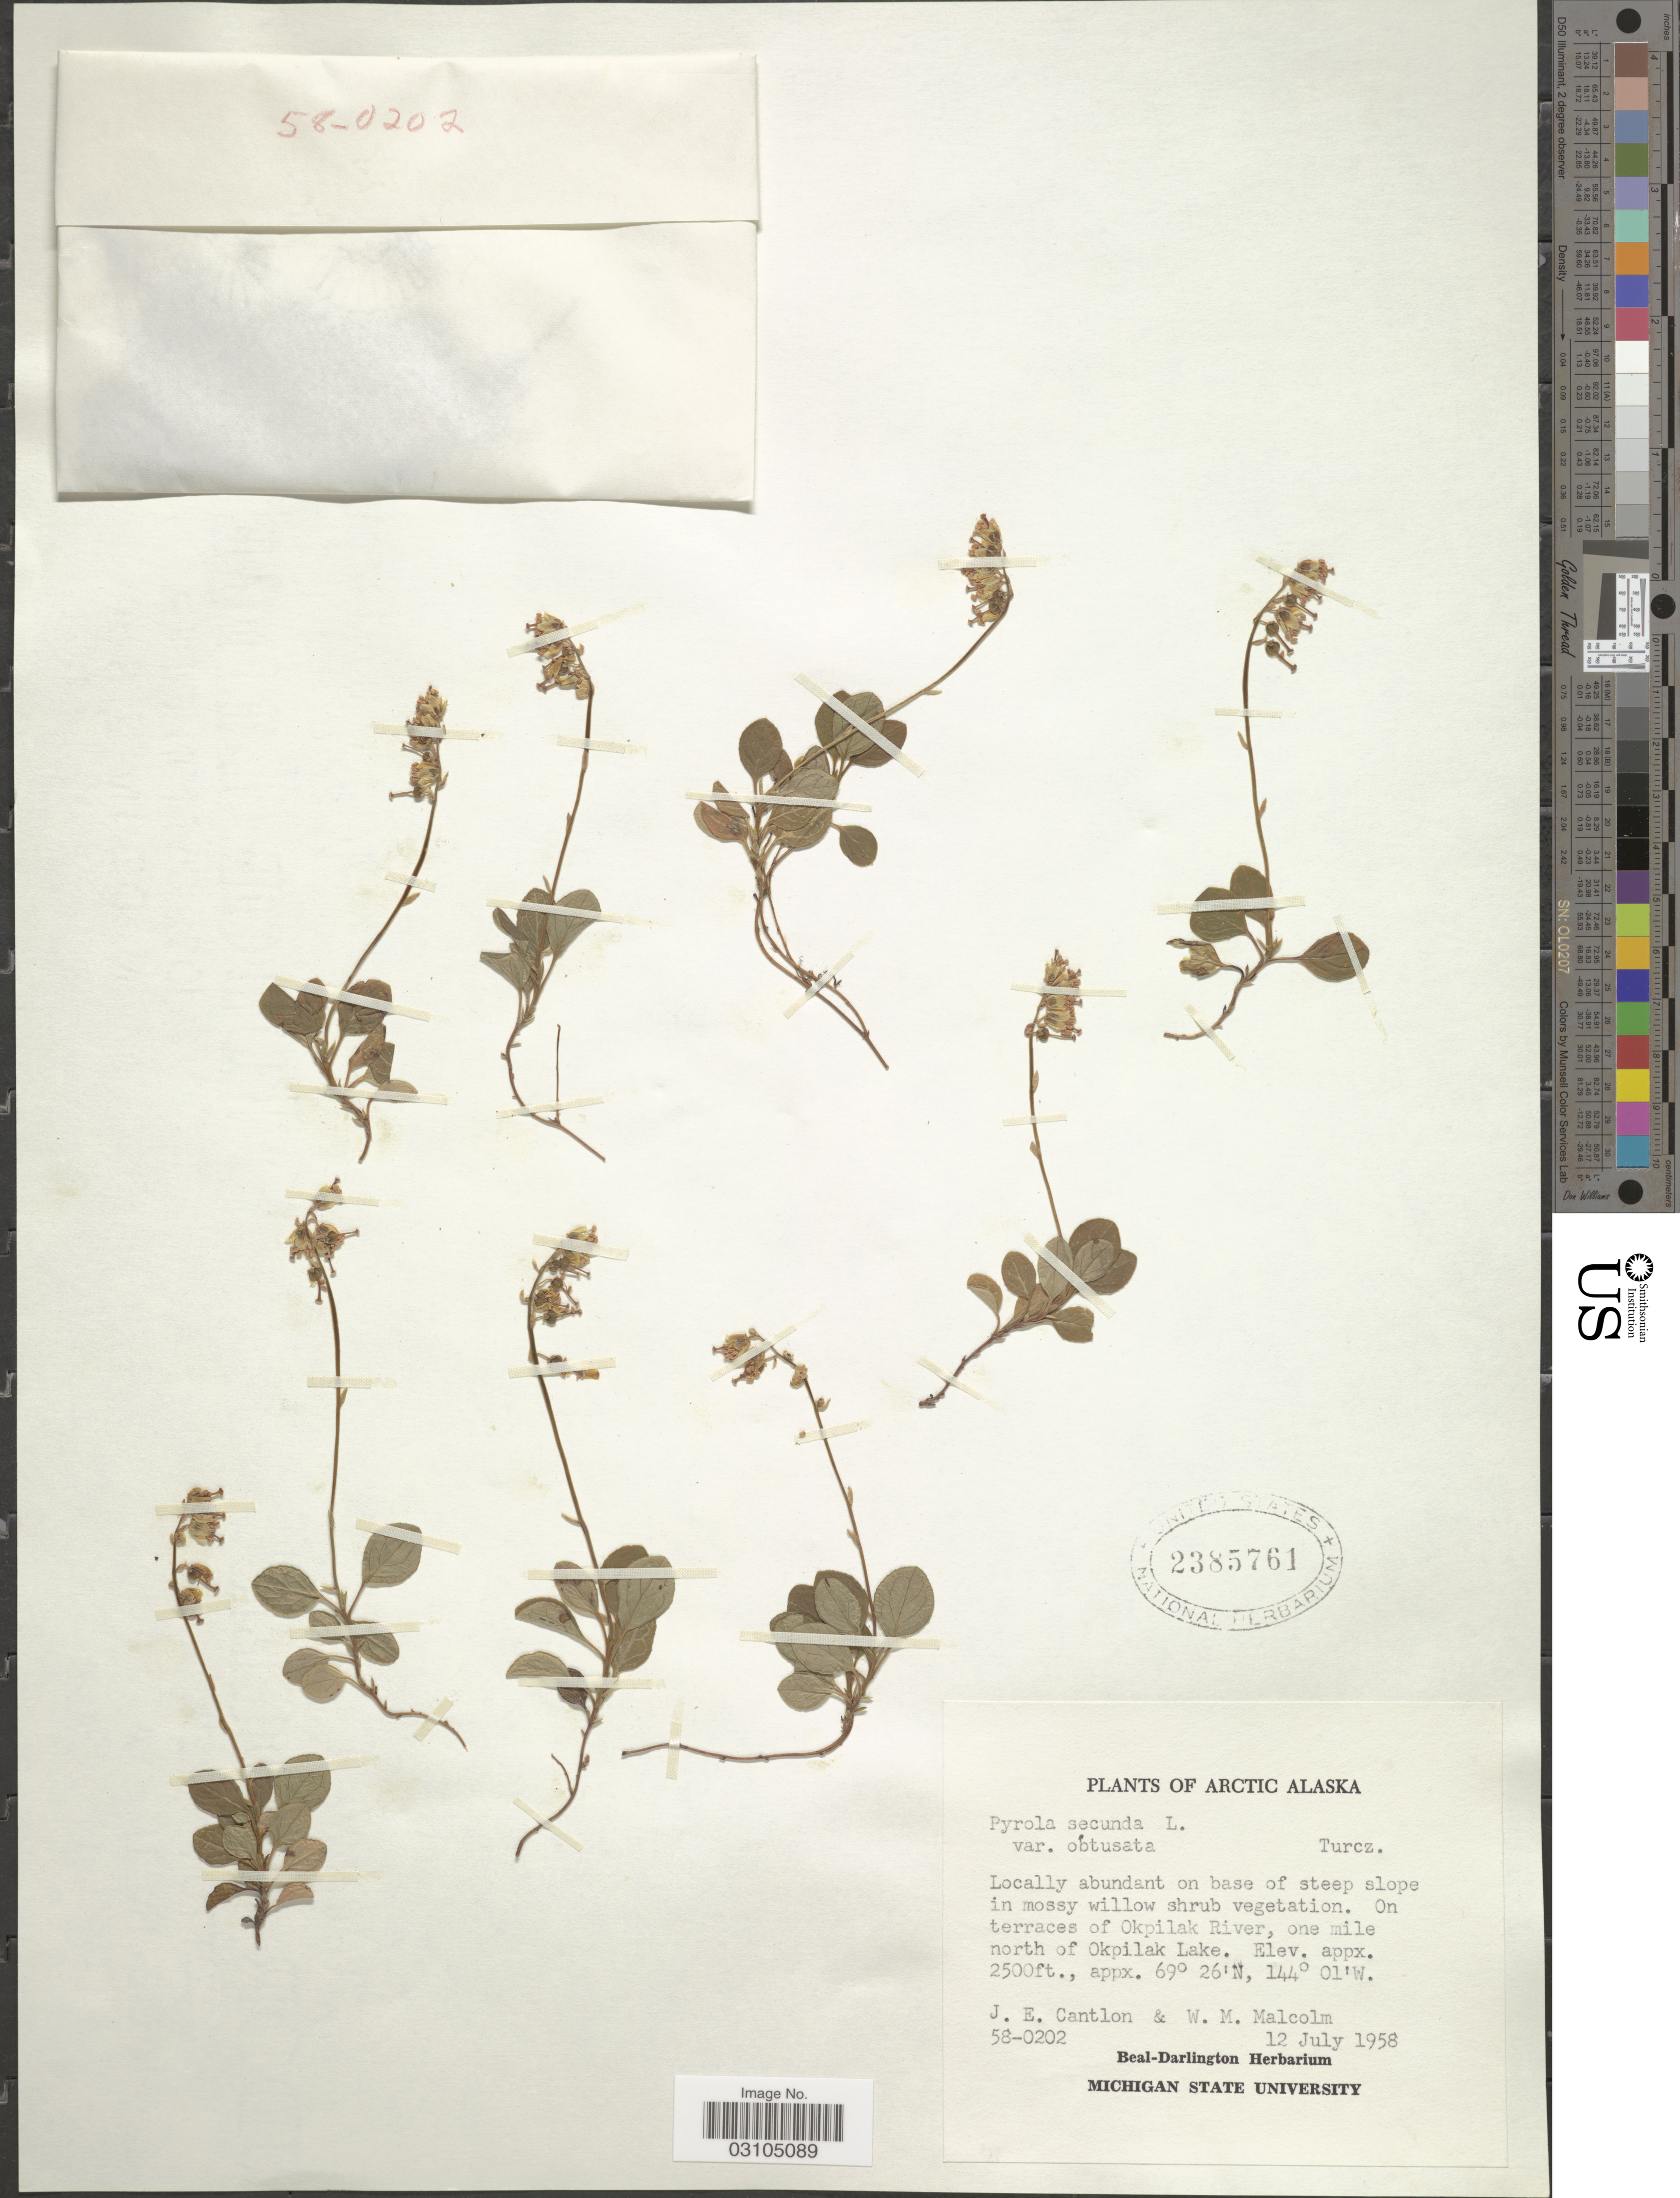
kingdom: Plantae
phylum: Tracheophyta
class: Magnoliopsida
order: Ericales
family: Ericaceae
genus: Orthilia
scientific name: Orthilia secunda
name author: (L.) House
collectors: J. Cantlon & W. Malcolm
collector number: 58-0202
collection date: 1958-07-12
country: United States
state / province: Alaska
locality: Arctic Alaska. On terraces of Okpilak Lake.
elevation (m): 762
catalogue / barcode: US 2385761